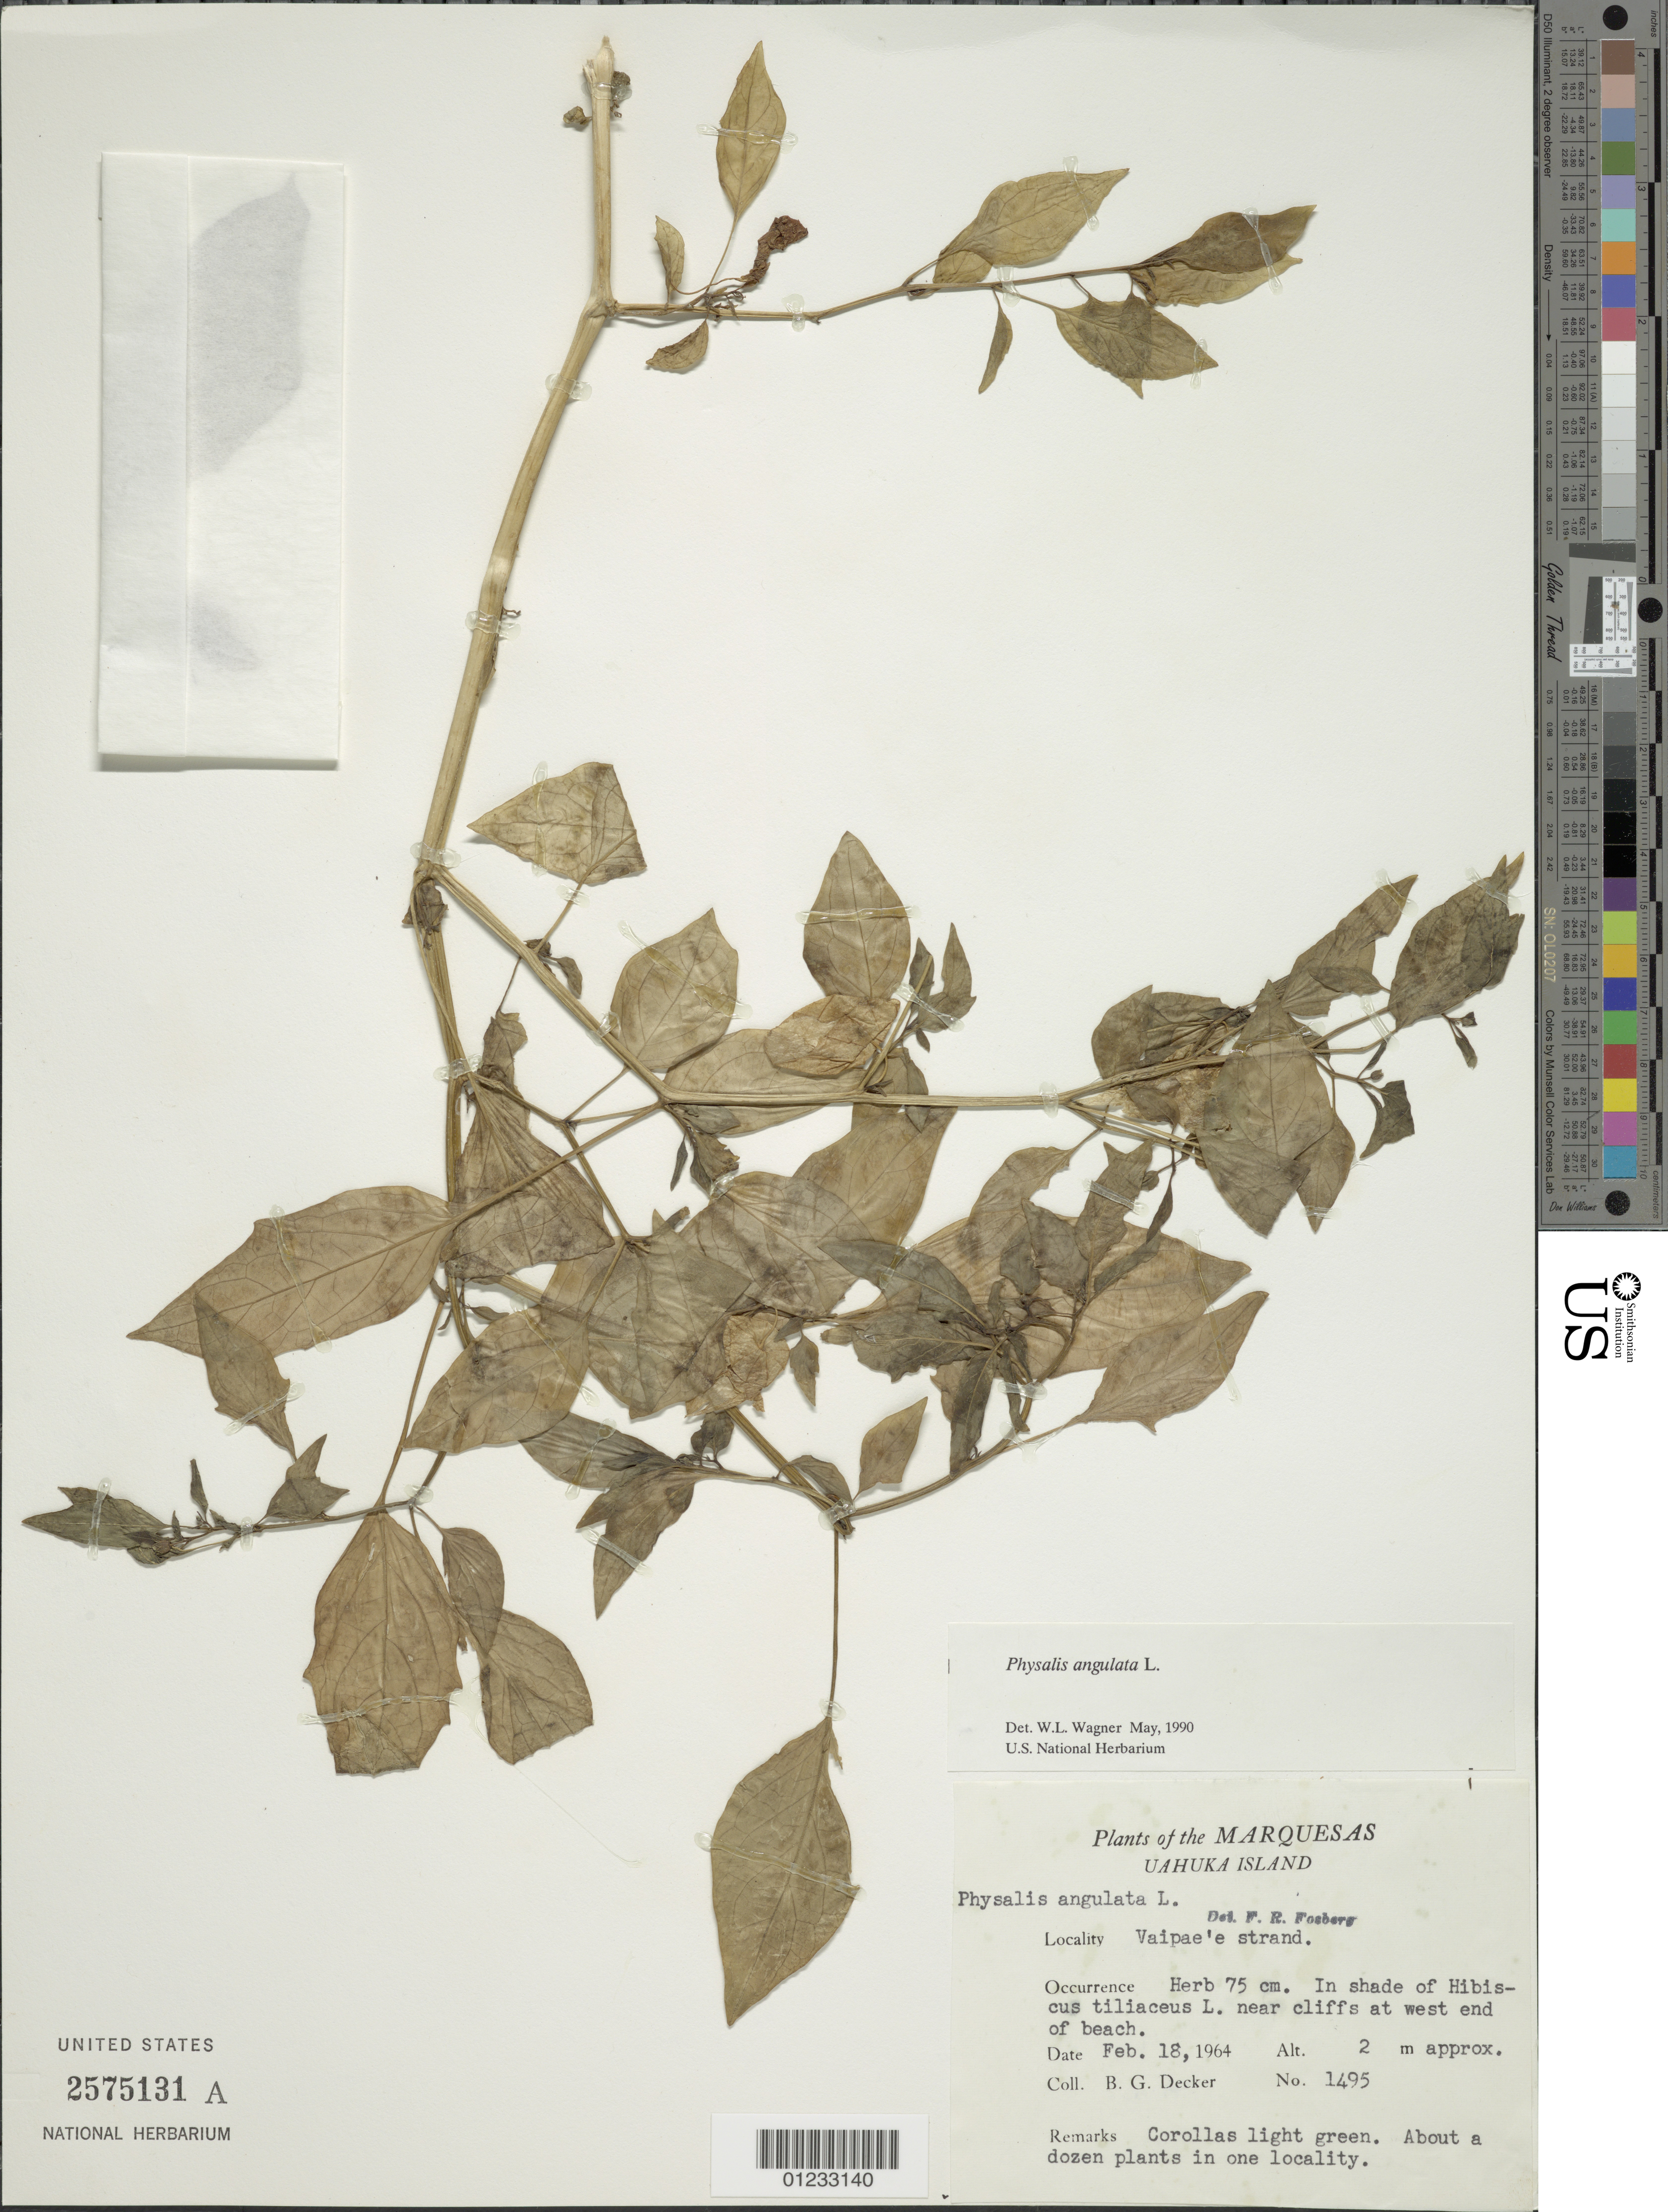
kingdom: Plantae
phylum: Tracheophyta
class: Magnoliopsida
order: Solanales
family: Solanaceae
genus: Physalis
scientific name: Physalis angulata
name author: L.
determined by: Wagner, W. L., (BOT), Smithsonian Institution - National Museum of Natural History (UNITED STATES)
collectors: B. G. Decker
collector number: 1495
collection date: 1964-02-18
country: French Polynesia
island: Ua Huka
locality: Vaipae'e strand, near cliffs at W end of beach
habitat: In shade of Hibiscus tiliaceus, about 12 plants in one locality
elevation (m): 2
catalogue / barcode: US 2575131A